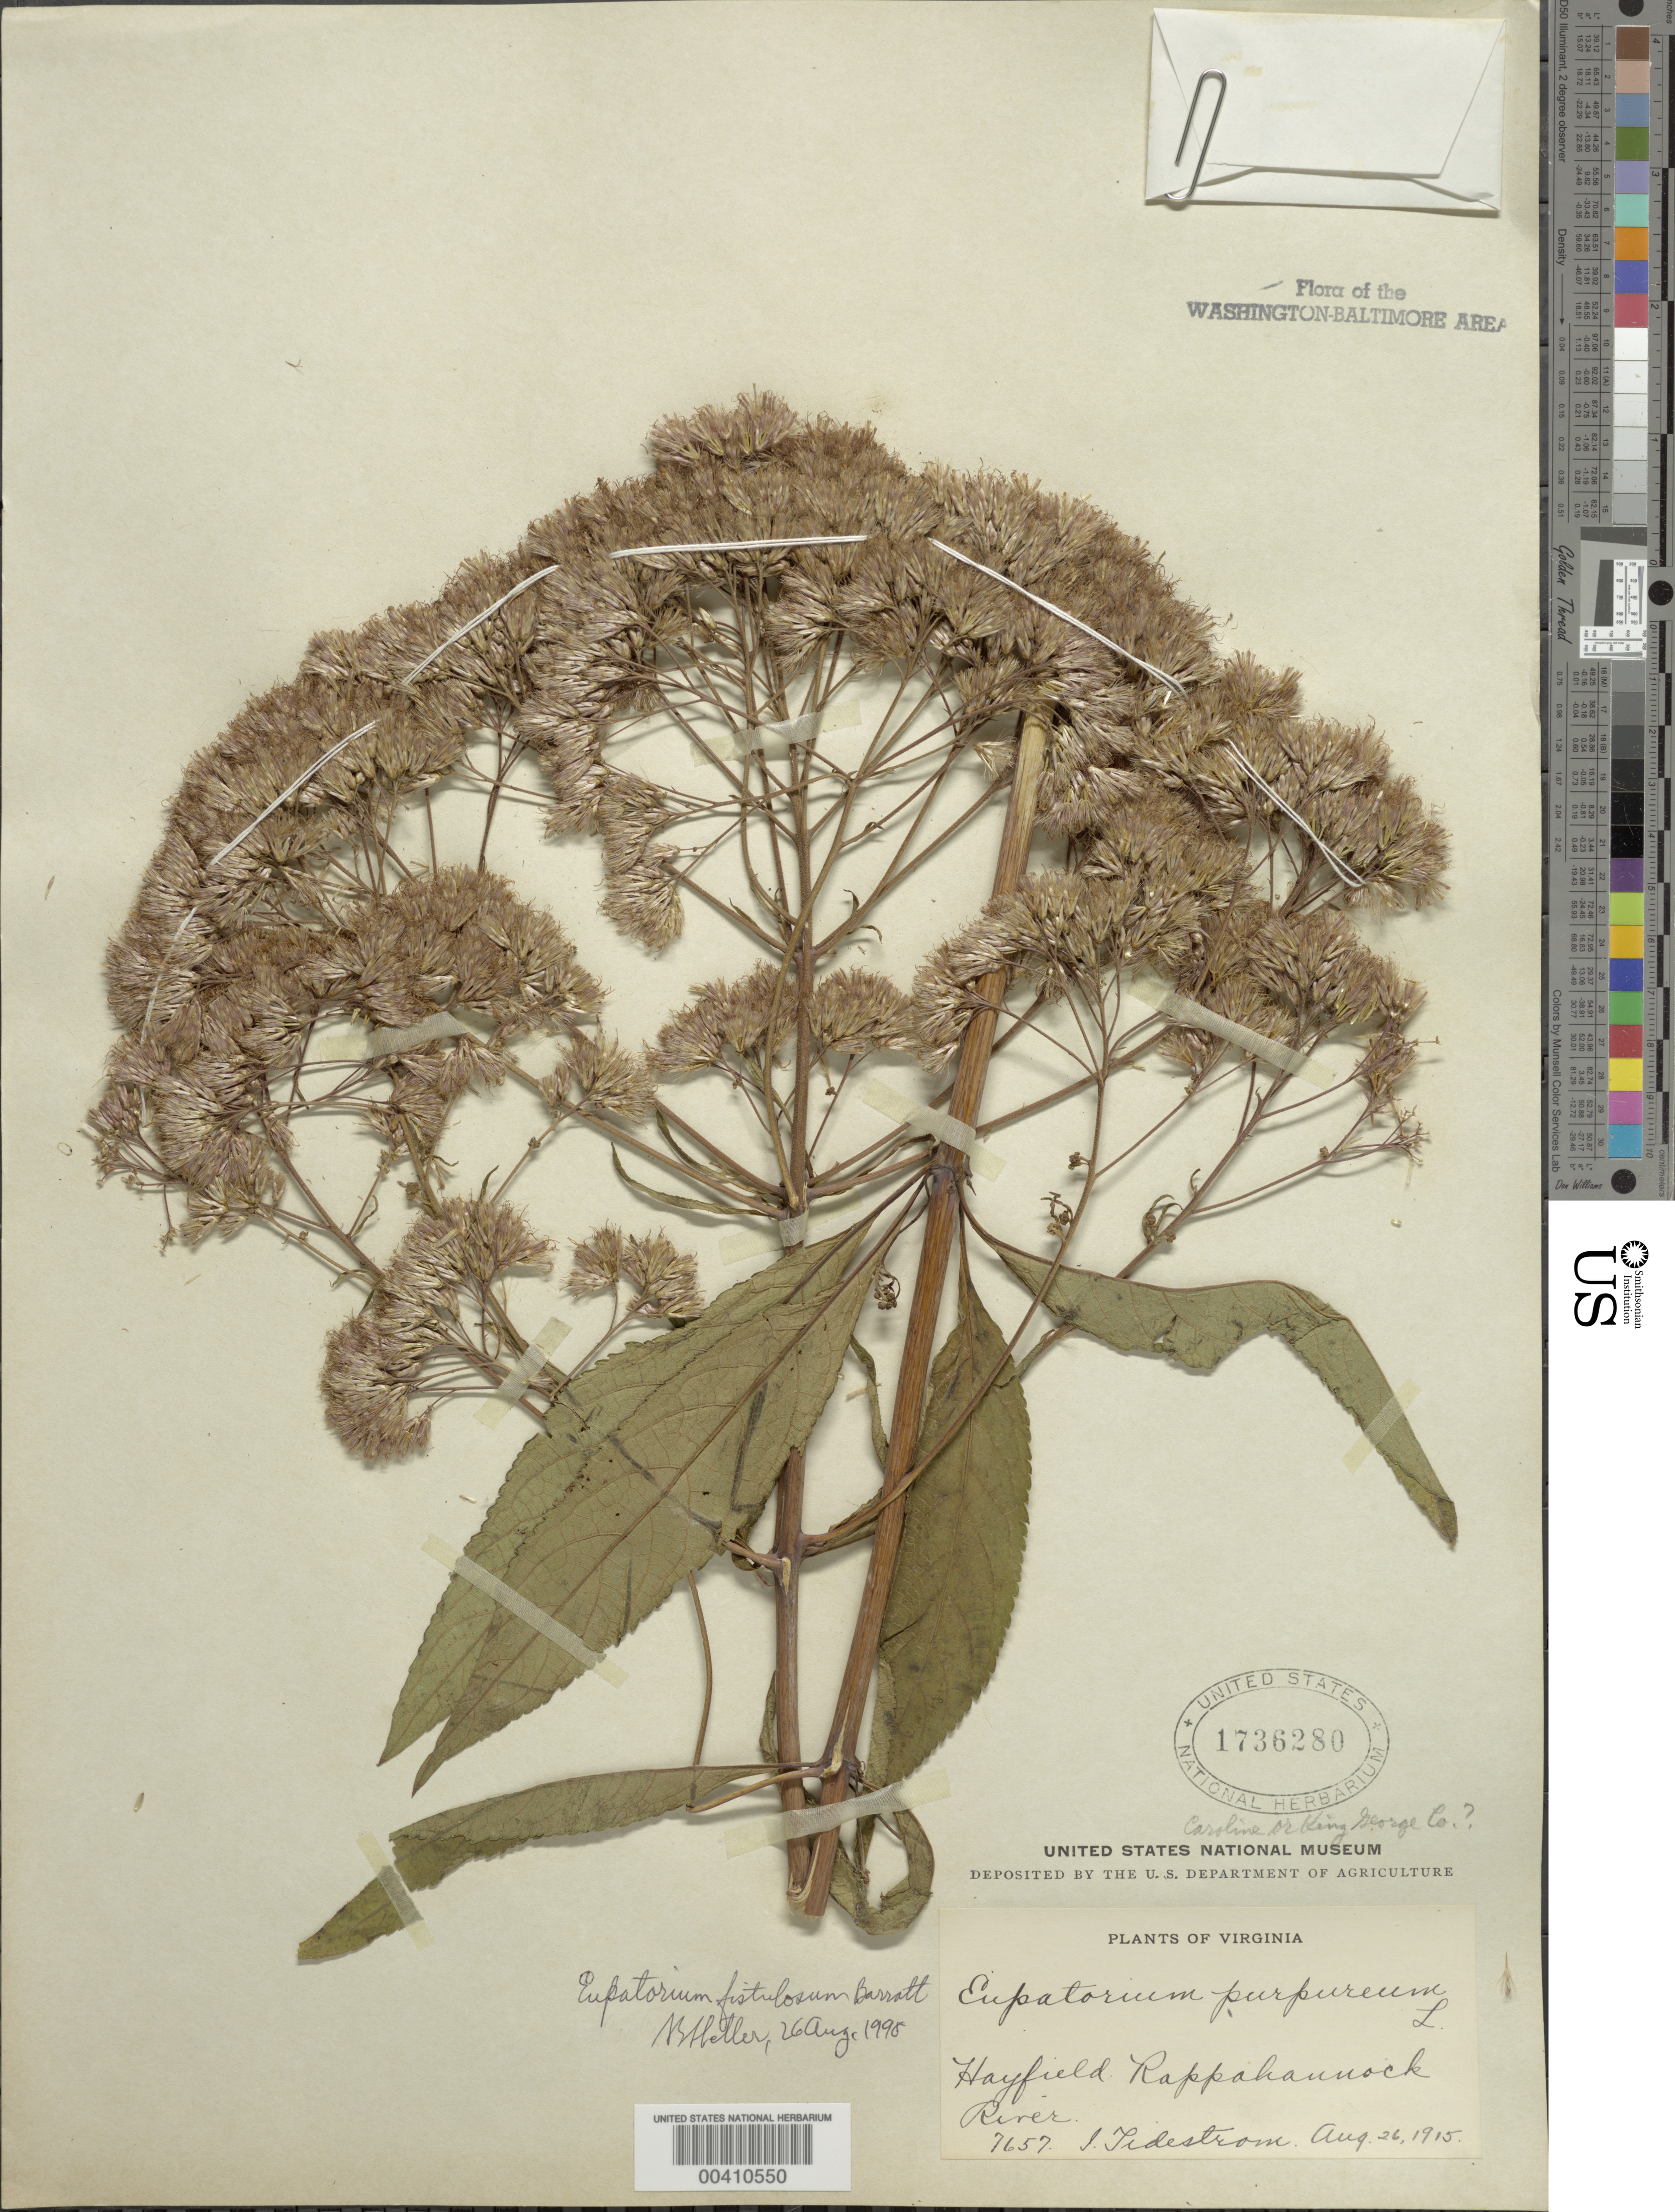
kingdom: Plantae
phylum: Tracheophyta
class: Magnoliopsida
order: Asterales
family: Asteraceae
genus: Eupatorium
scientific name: Eupatorium fistulosum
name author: Barratt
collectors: I. F. Tidestrom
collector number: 7657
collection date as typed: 26 Aug 1915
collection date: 1915-08-26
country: United States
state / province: Virginia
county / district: King George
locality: Hayfield Rappahannock River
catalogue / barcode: US 1736280